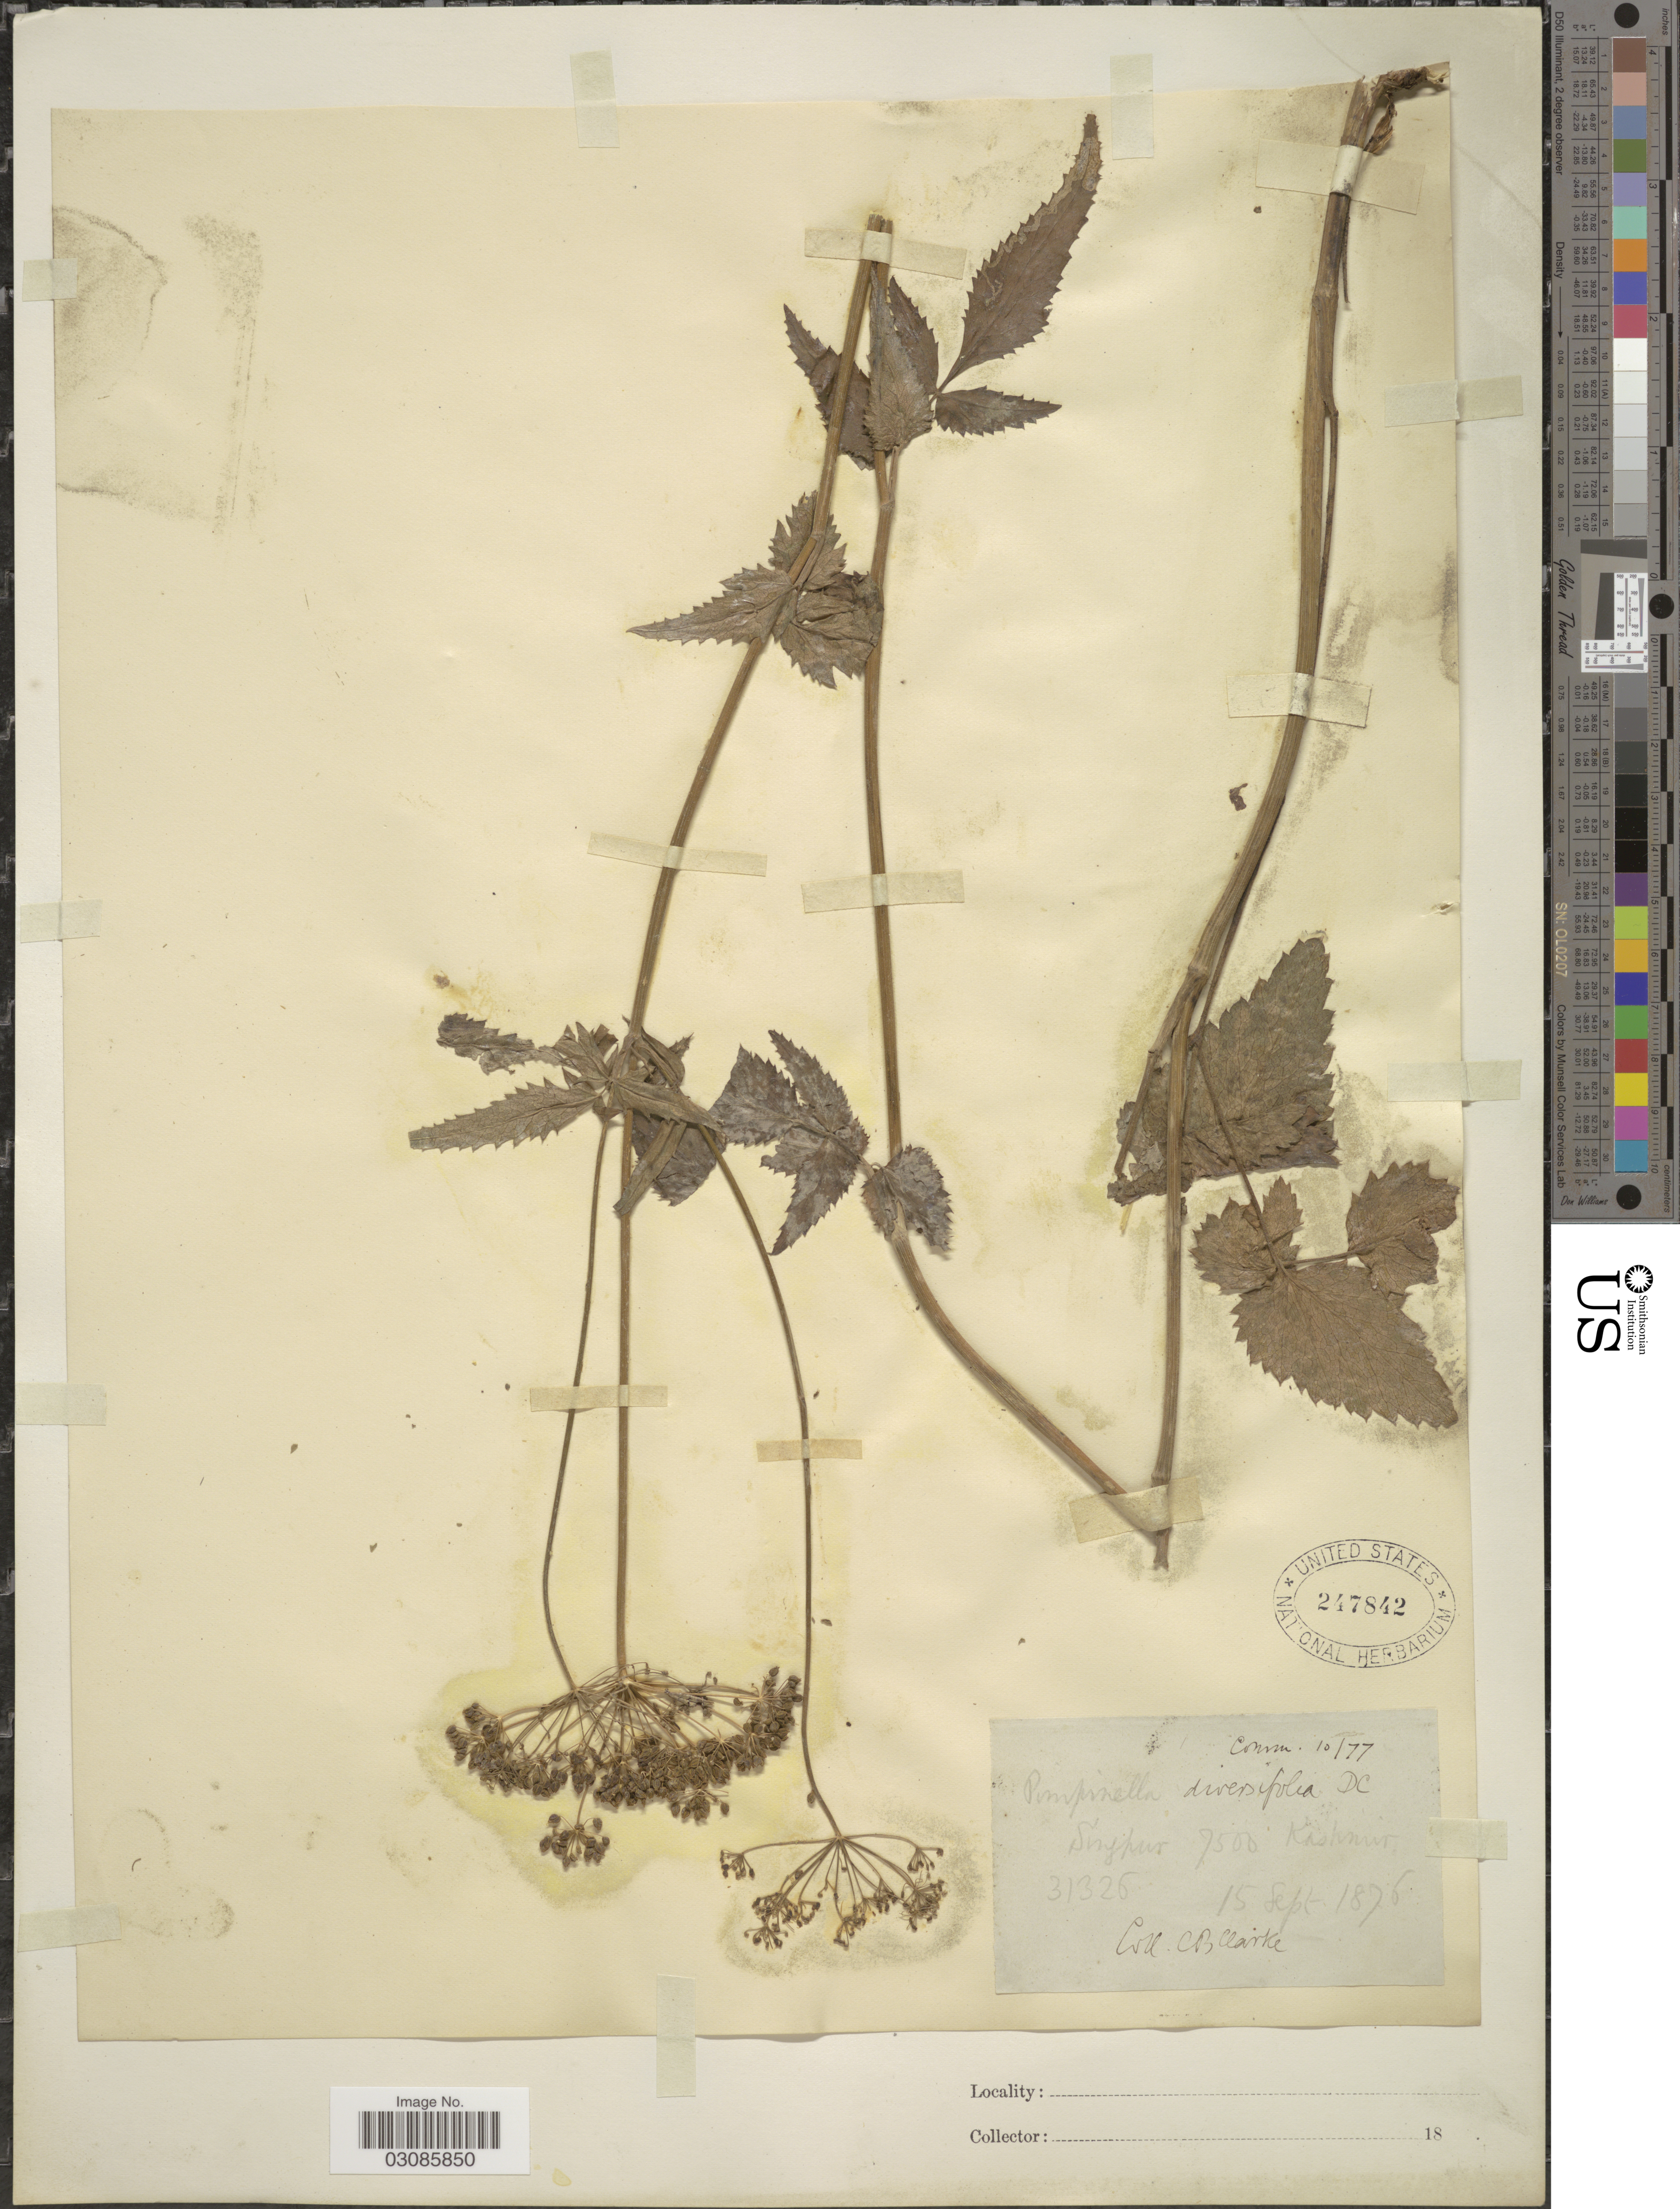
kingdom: Plantae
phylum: Tracheophyta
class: Magnoliopsida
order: Apiales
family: Apiaceae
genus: Pimpinella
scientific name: Pimpinella diversifolia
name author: DC.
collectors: C. B. Clarke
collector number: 31325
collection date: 1876-09-15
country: India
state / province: Jammu and Kashmir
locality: Singpur. Kashmir.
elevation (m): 2286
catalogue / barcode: US 247842